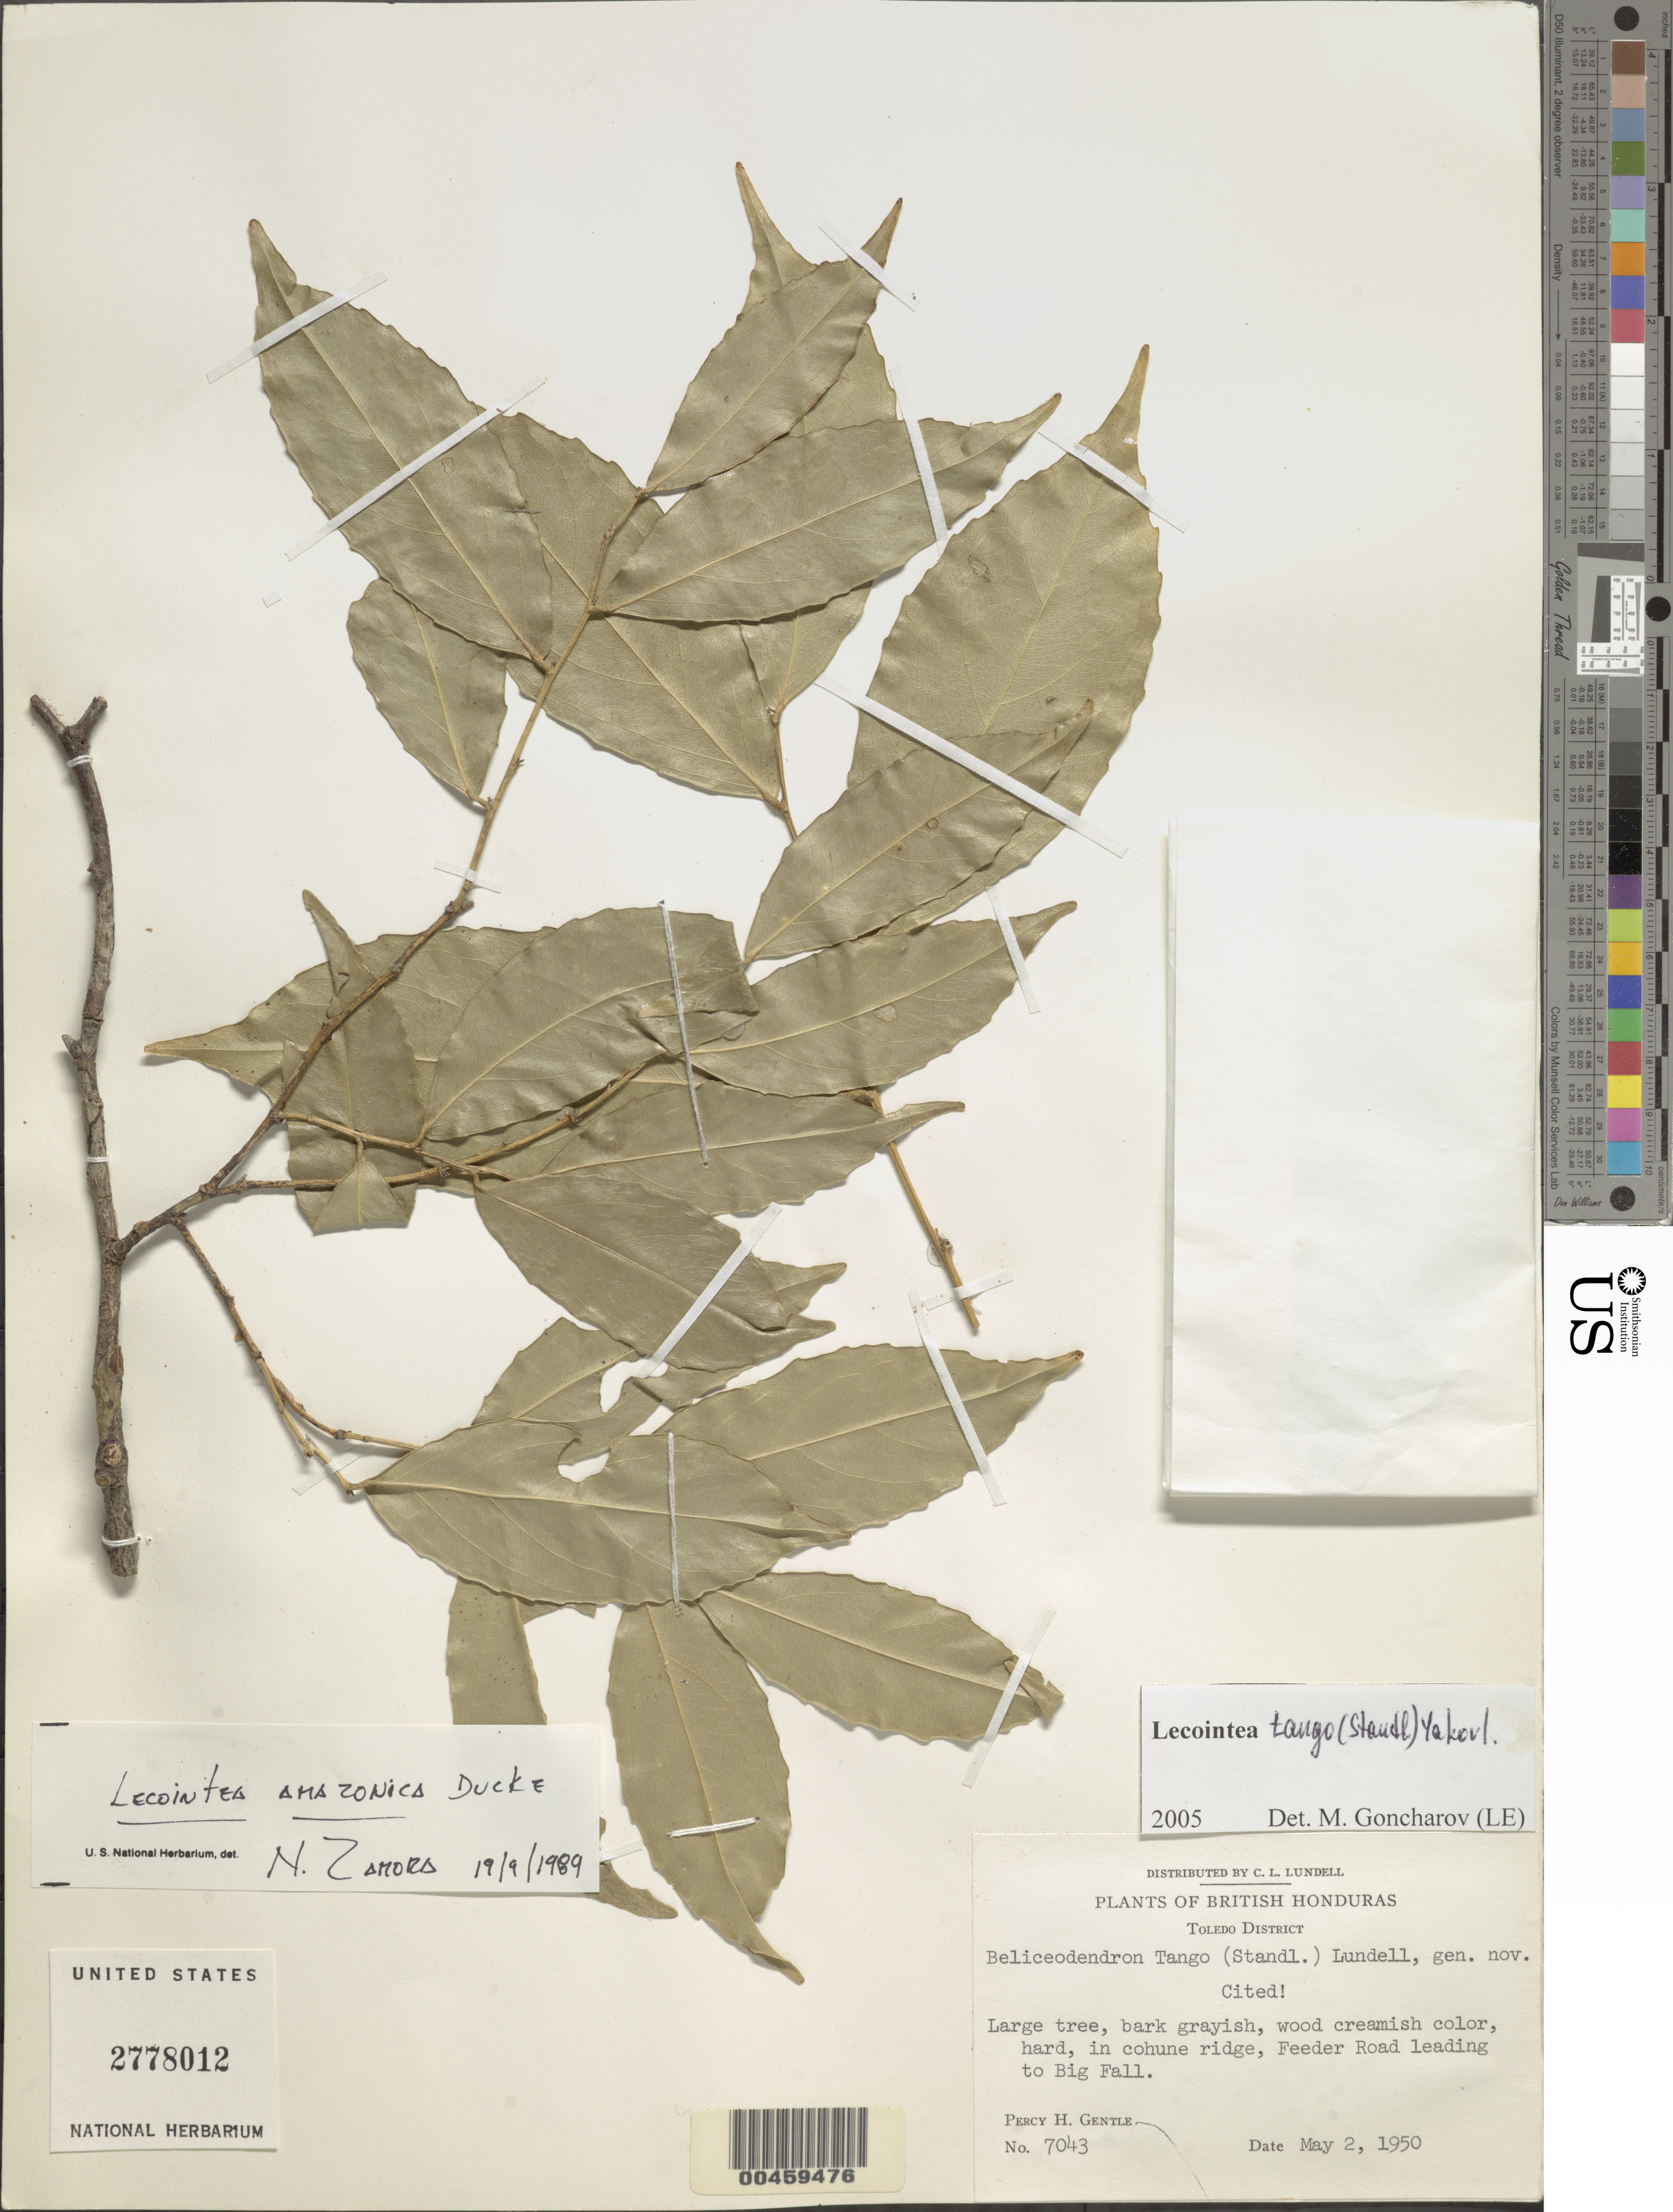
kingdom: Plantae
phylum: Tracheophyta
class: Magnoliopsida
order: Fabales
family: Fabaceae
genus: Lecointea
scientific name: Lecointea tango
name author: (Standl.) Emygdio & A.G. Andrade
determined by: Zamora, N.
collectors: P. H. Gentle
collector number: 7043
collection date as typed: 02 May 1950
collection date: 1950-05-02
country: Belize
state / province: Toledo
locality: Feeder road leading to Big Fall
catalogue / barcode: US 2778012